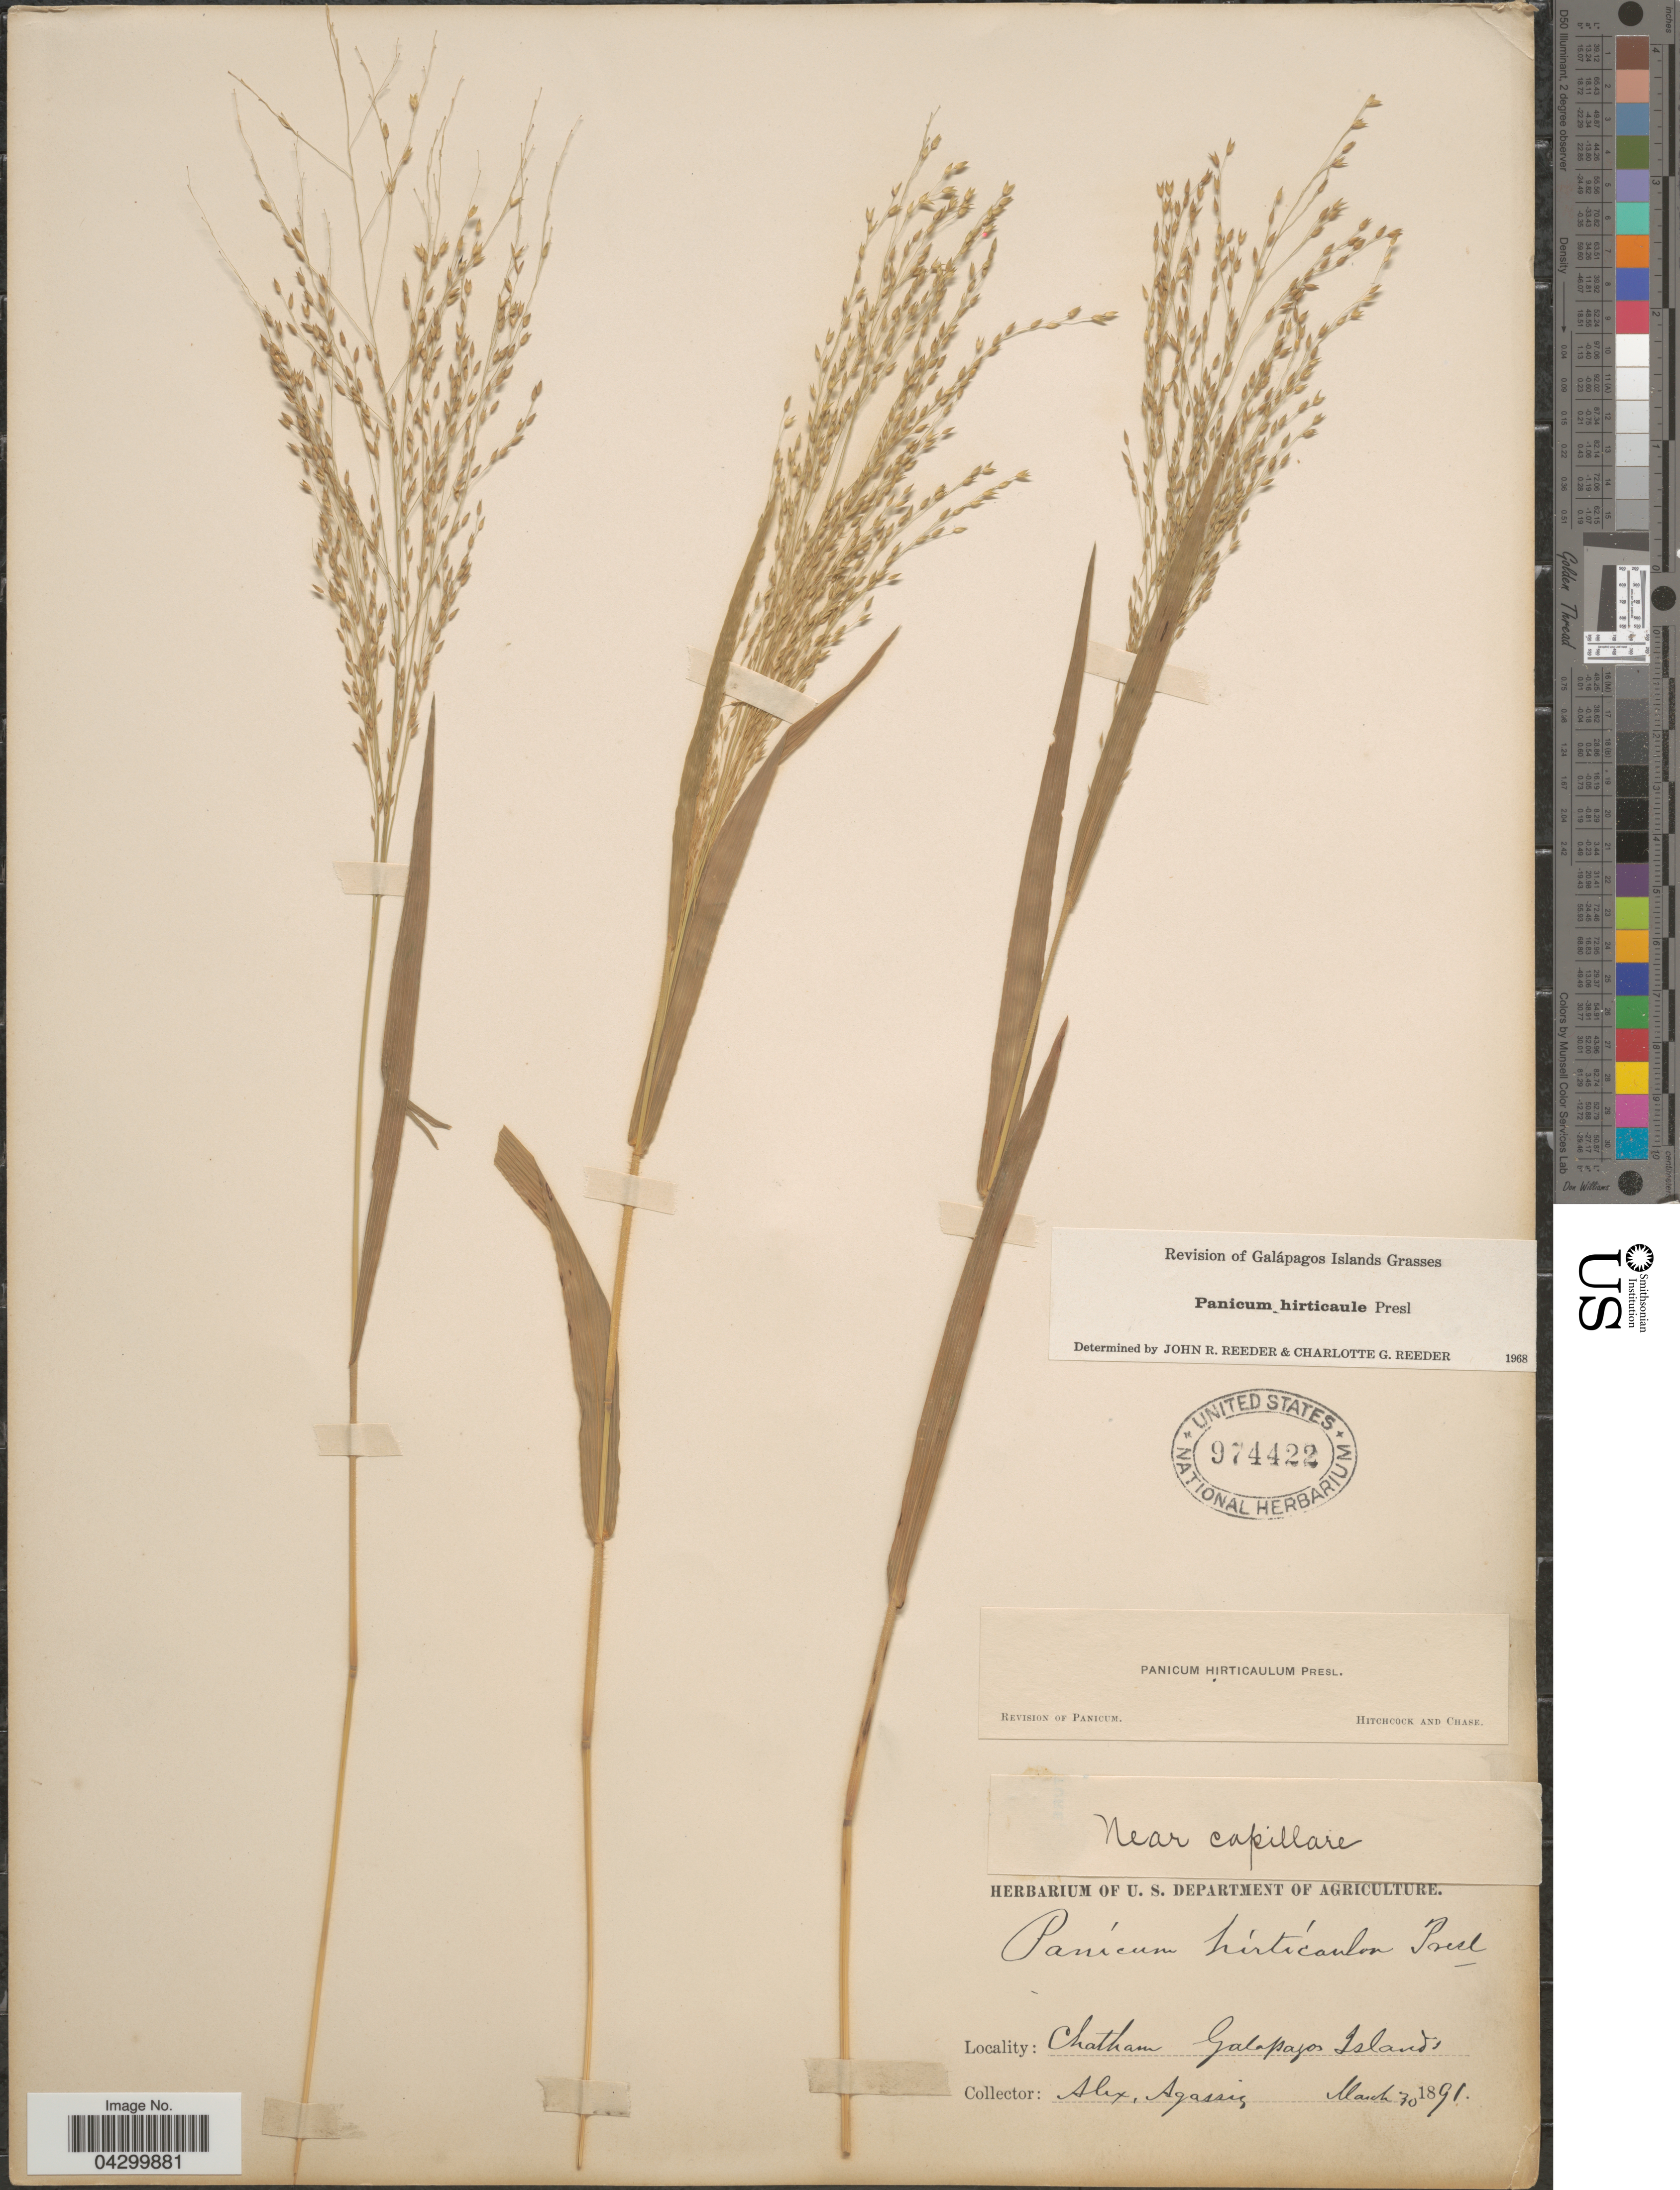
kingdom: Plantae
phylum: Tracheophyta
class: Liliopsida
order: Poales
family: Poaceae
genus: Panicum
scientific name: Panicum hirticaule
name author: J. Presl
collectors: A. E. Agassiz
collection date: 1891-03-30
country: Ecuador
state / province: Colón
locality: Chatham. Galapagos Is. Near capillare.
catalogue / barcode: US 974422